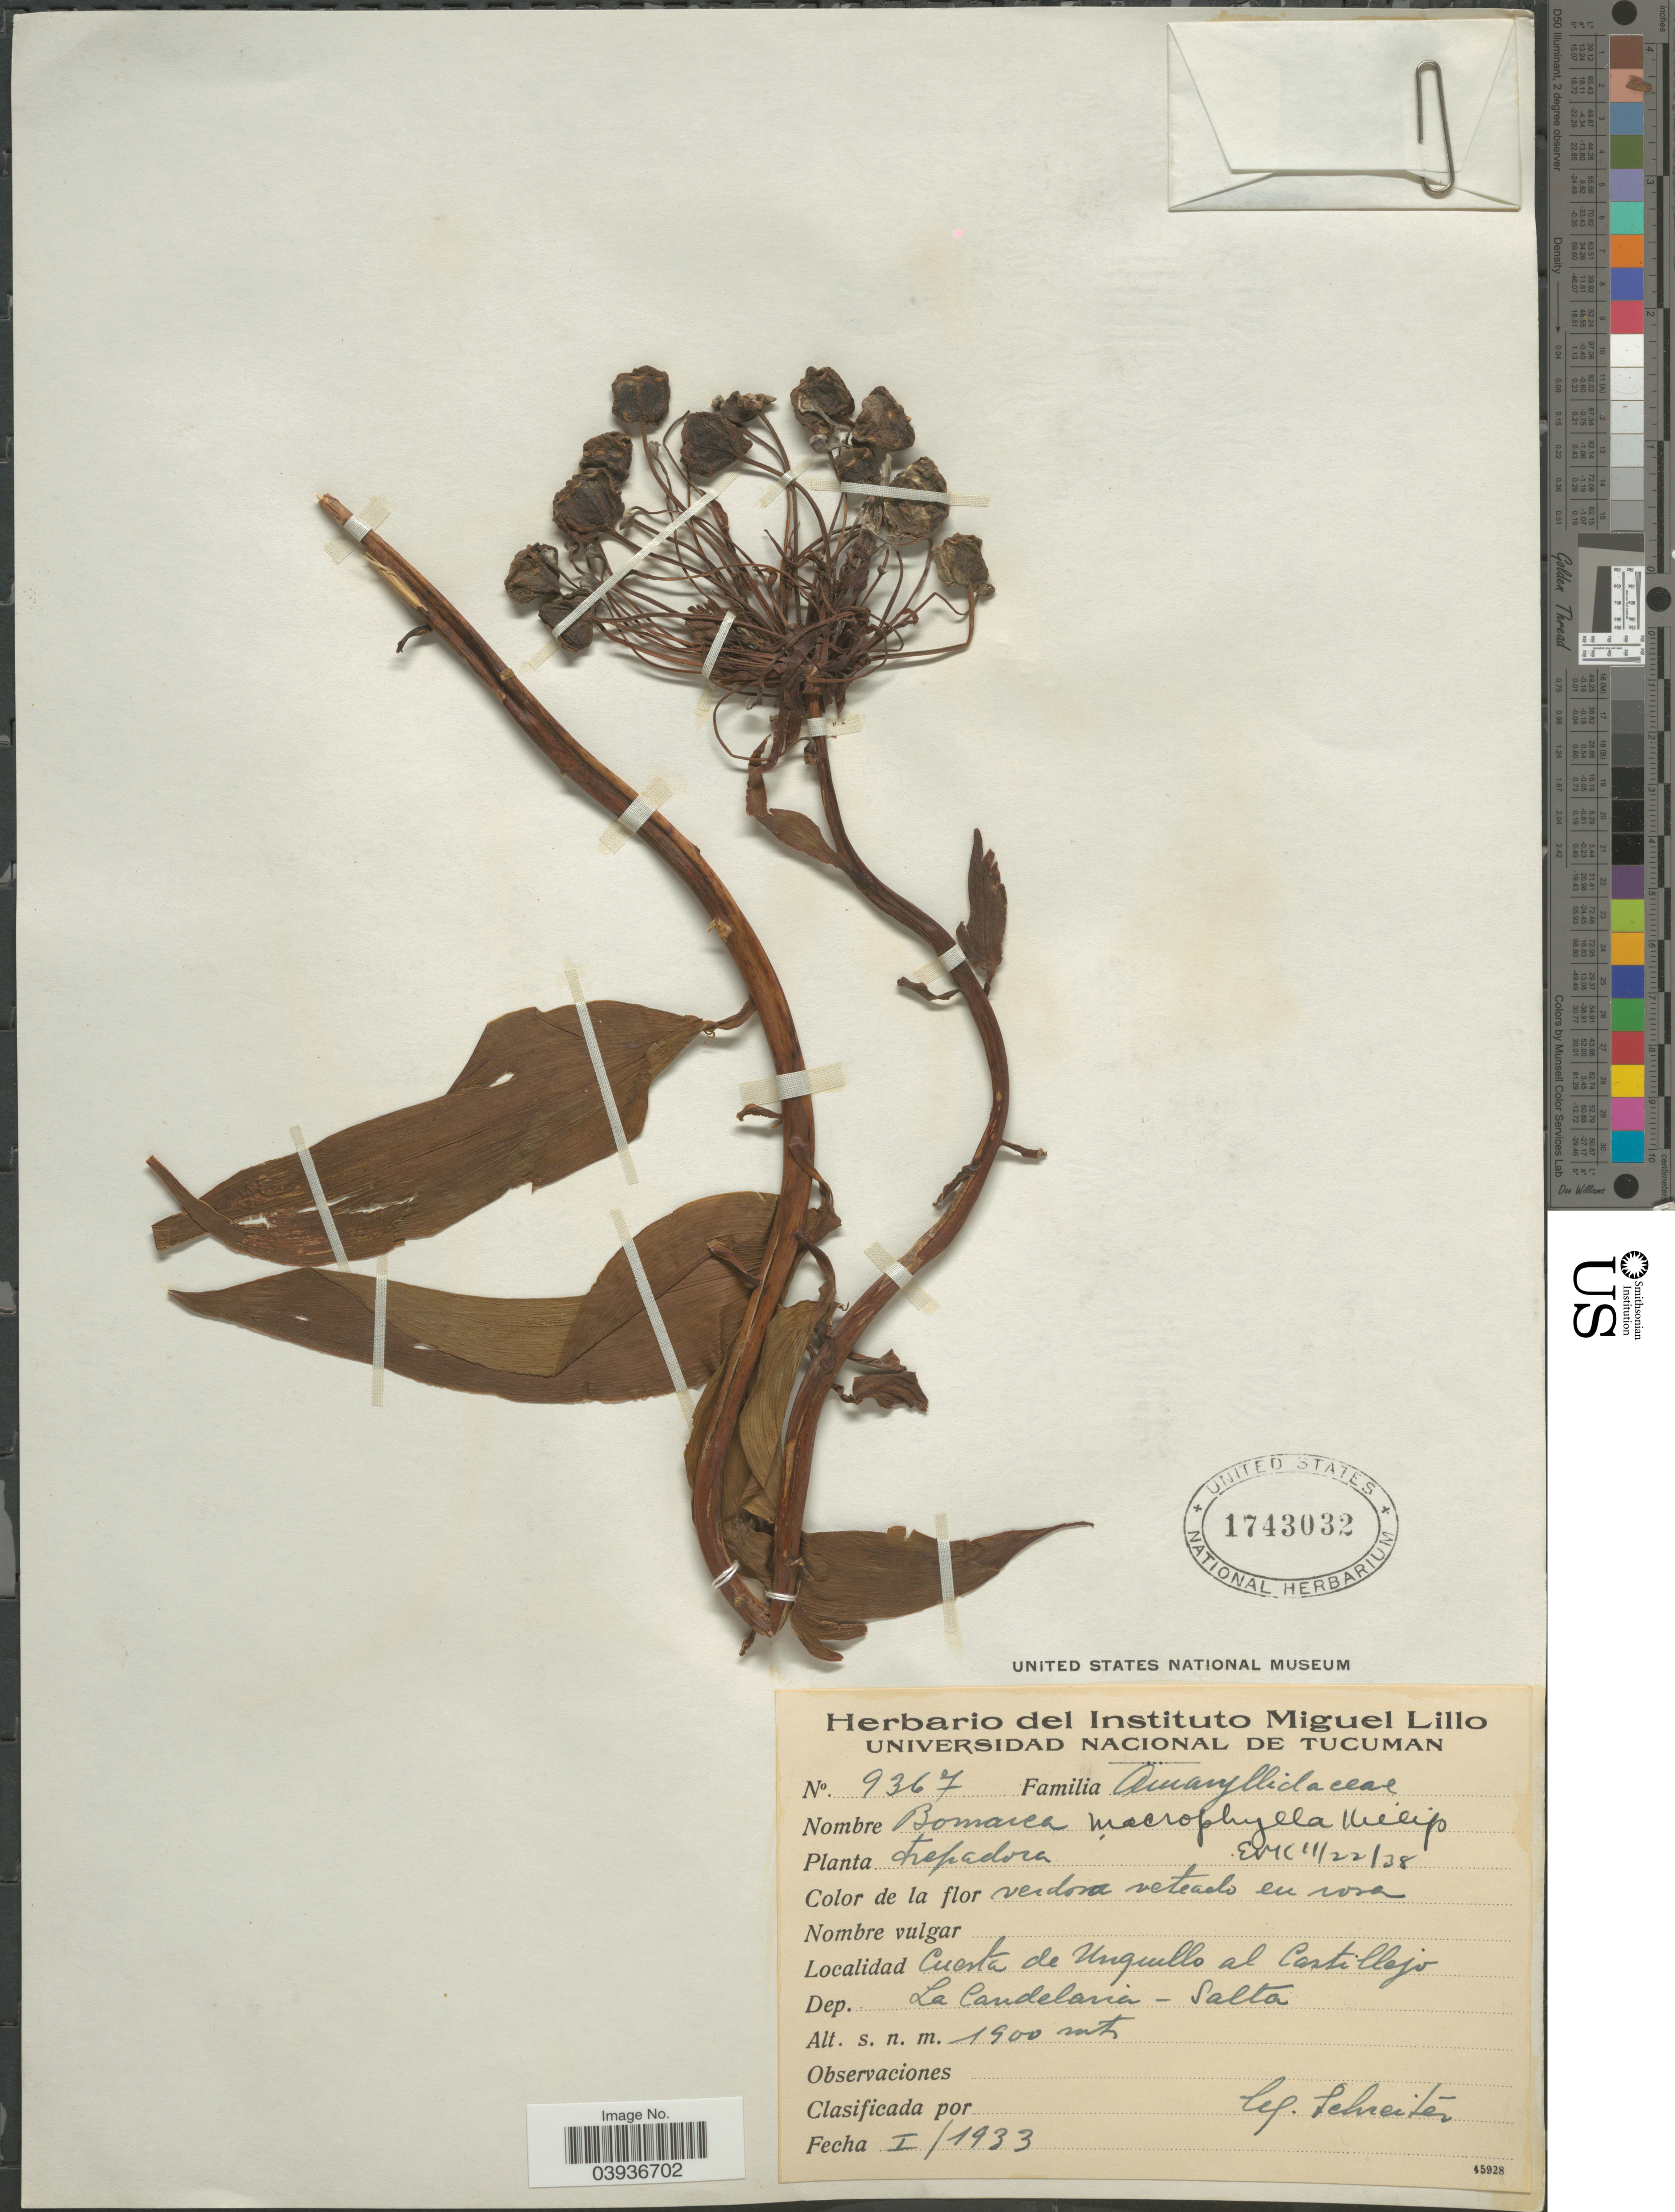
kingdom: Plantae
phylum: Tracheophyta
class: Liliopsida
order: Liliales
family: Alstroemeriaceae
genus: Bomarea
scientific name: Bomarea ovata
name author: (Cav.) Mirb.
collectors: -. Schreiter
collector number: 9367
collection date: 1933-01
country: Argentina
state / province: Salta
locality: Cuerta de Unguillo al Castillejo. Dep. La Candelaria-Salta.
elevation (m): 1900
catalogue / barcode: US 1743032